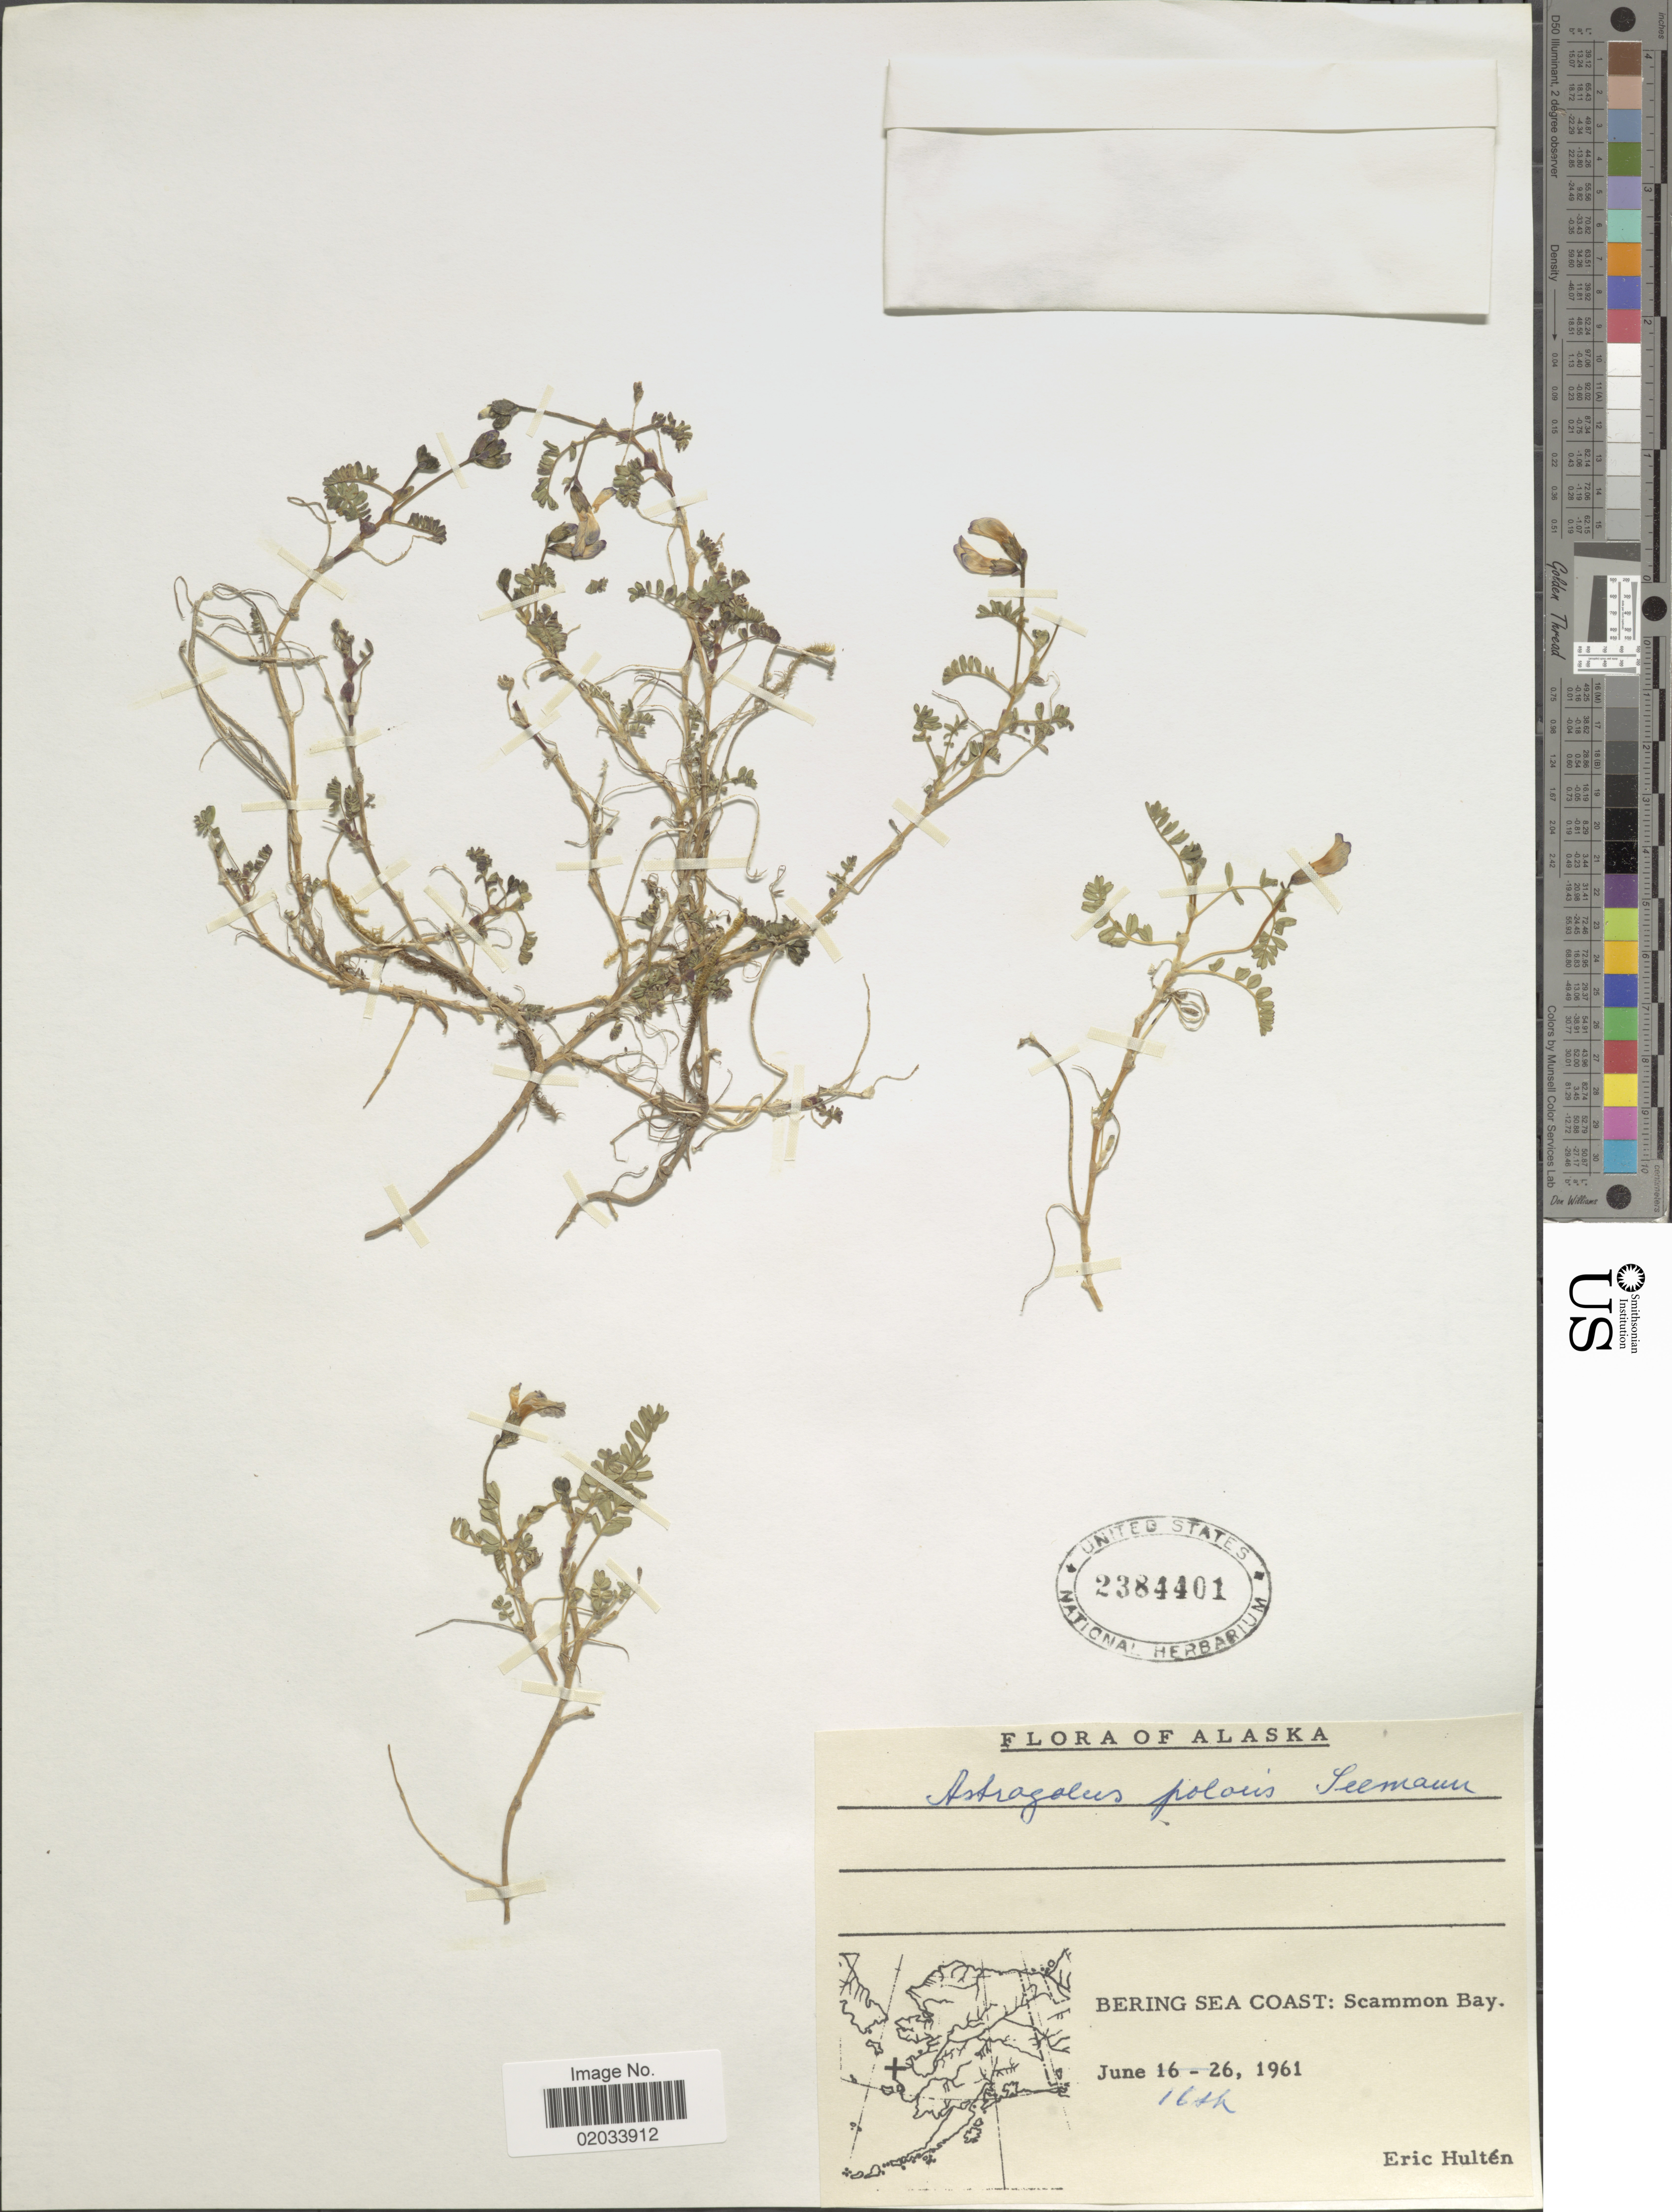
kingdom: Plantae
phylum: Tracheophyta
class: Magnoliopsida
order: Fabales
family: Fabaceae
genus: Astragalus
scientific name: Astragalus polaris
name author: (Seem.) Benth.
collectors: E. G. Hultén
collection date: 1961-06-16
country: United States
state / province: Alaska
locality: Bering Sea Coast: Scammon Bay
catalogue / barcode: US 2384401